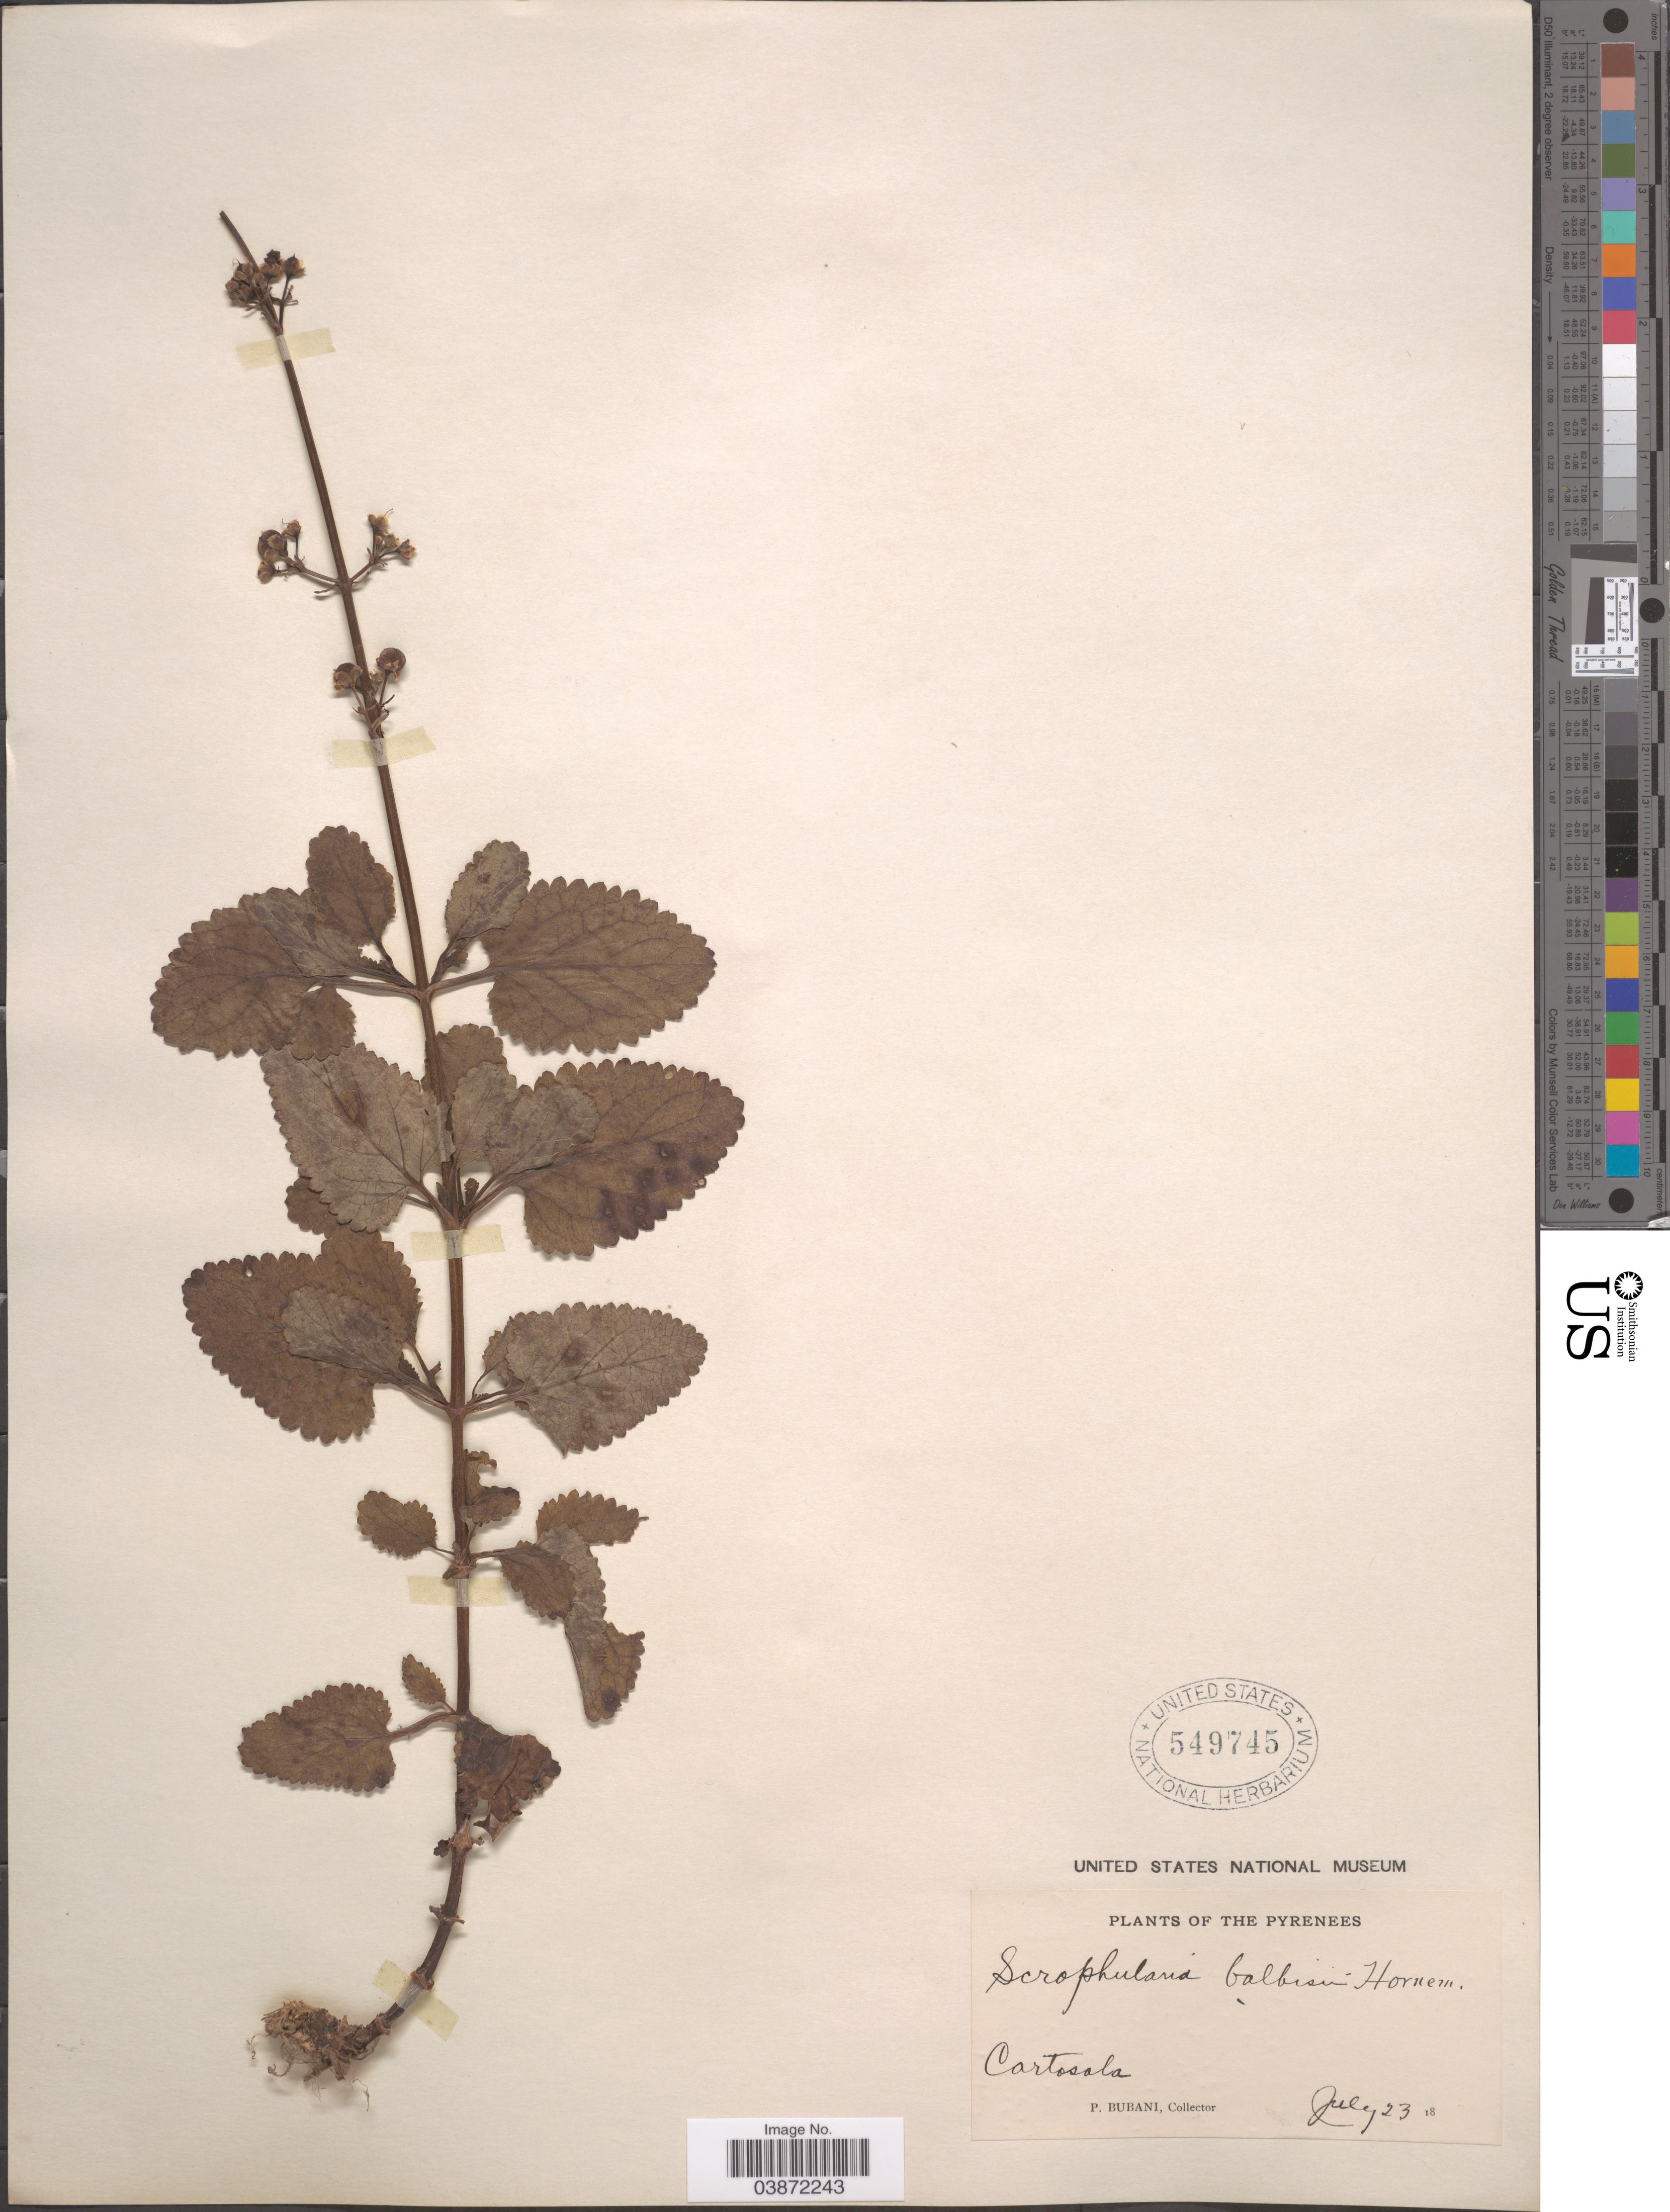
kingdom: Plantae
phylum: Tracheophyta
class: Magnoliopsida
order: Lamiales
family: Scrophulariaceae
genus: Scrophularia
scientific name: Scrophularia balbisii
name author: Hornem.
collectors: P. Bubani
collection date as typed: July 23 18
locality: The Pyrenees. Cartosala.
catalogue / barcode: US 549745